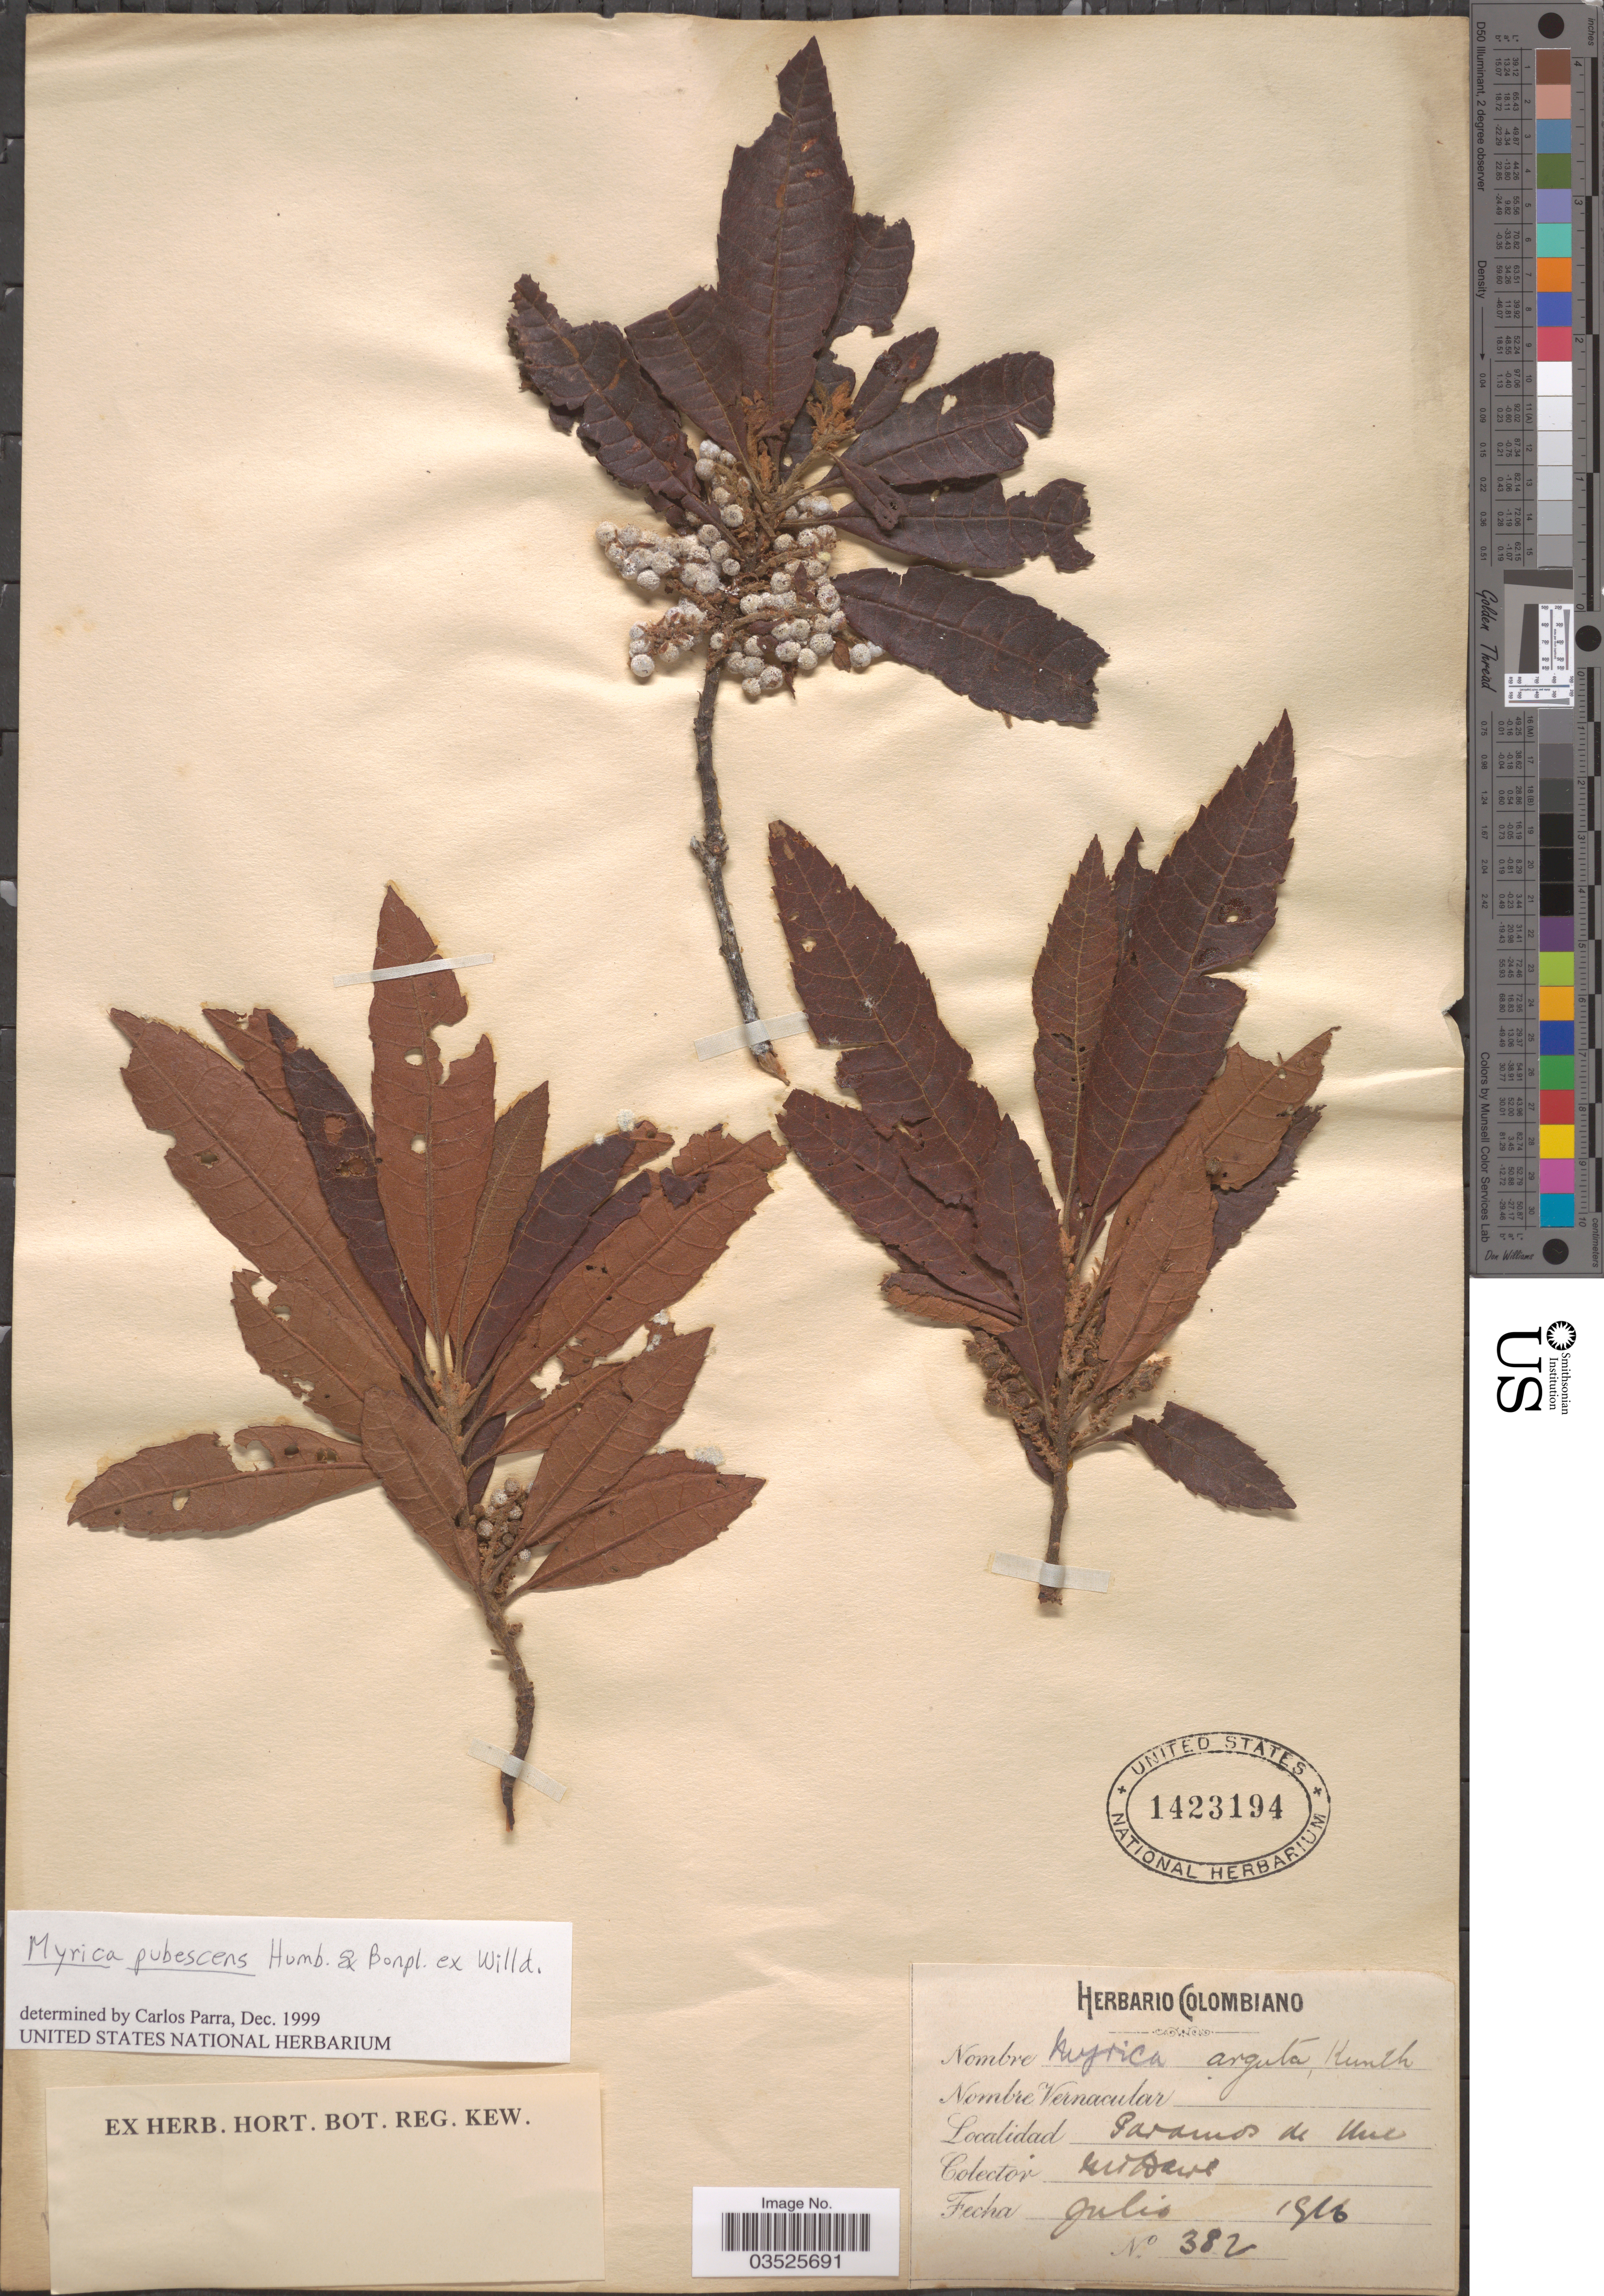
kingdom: Plantae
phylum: Tracheophyta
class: Magnoliopsida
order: Fagales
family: Myricaceae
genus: Morella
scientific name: Morella pubescens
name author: (Humb. & Bonpl. ex Willd.) Wilbur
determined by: Strong, M. T., (US), Smithsonian Institution - National Museum of Natural History (UNITED STATES)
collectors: M. T. Dawe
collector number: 382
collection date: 1916-07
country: Colombia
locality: Paramos de Une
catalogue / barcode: US 1423194